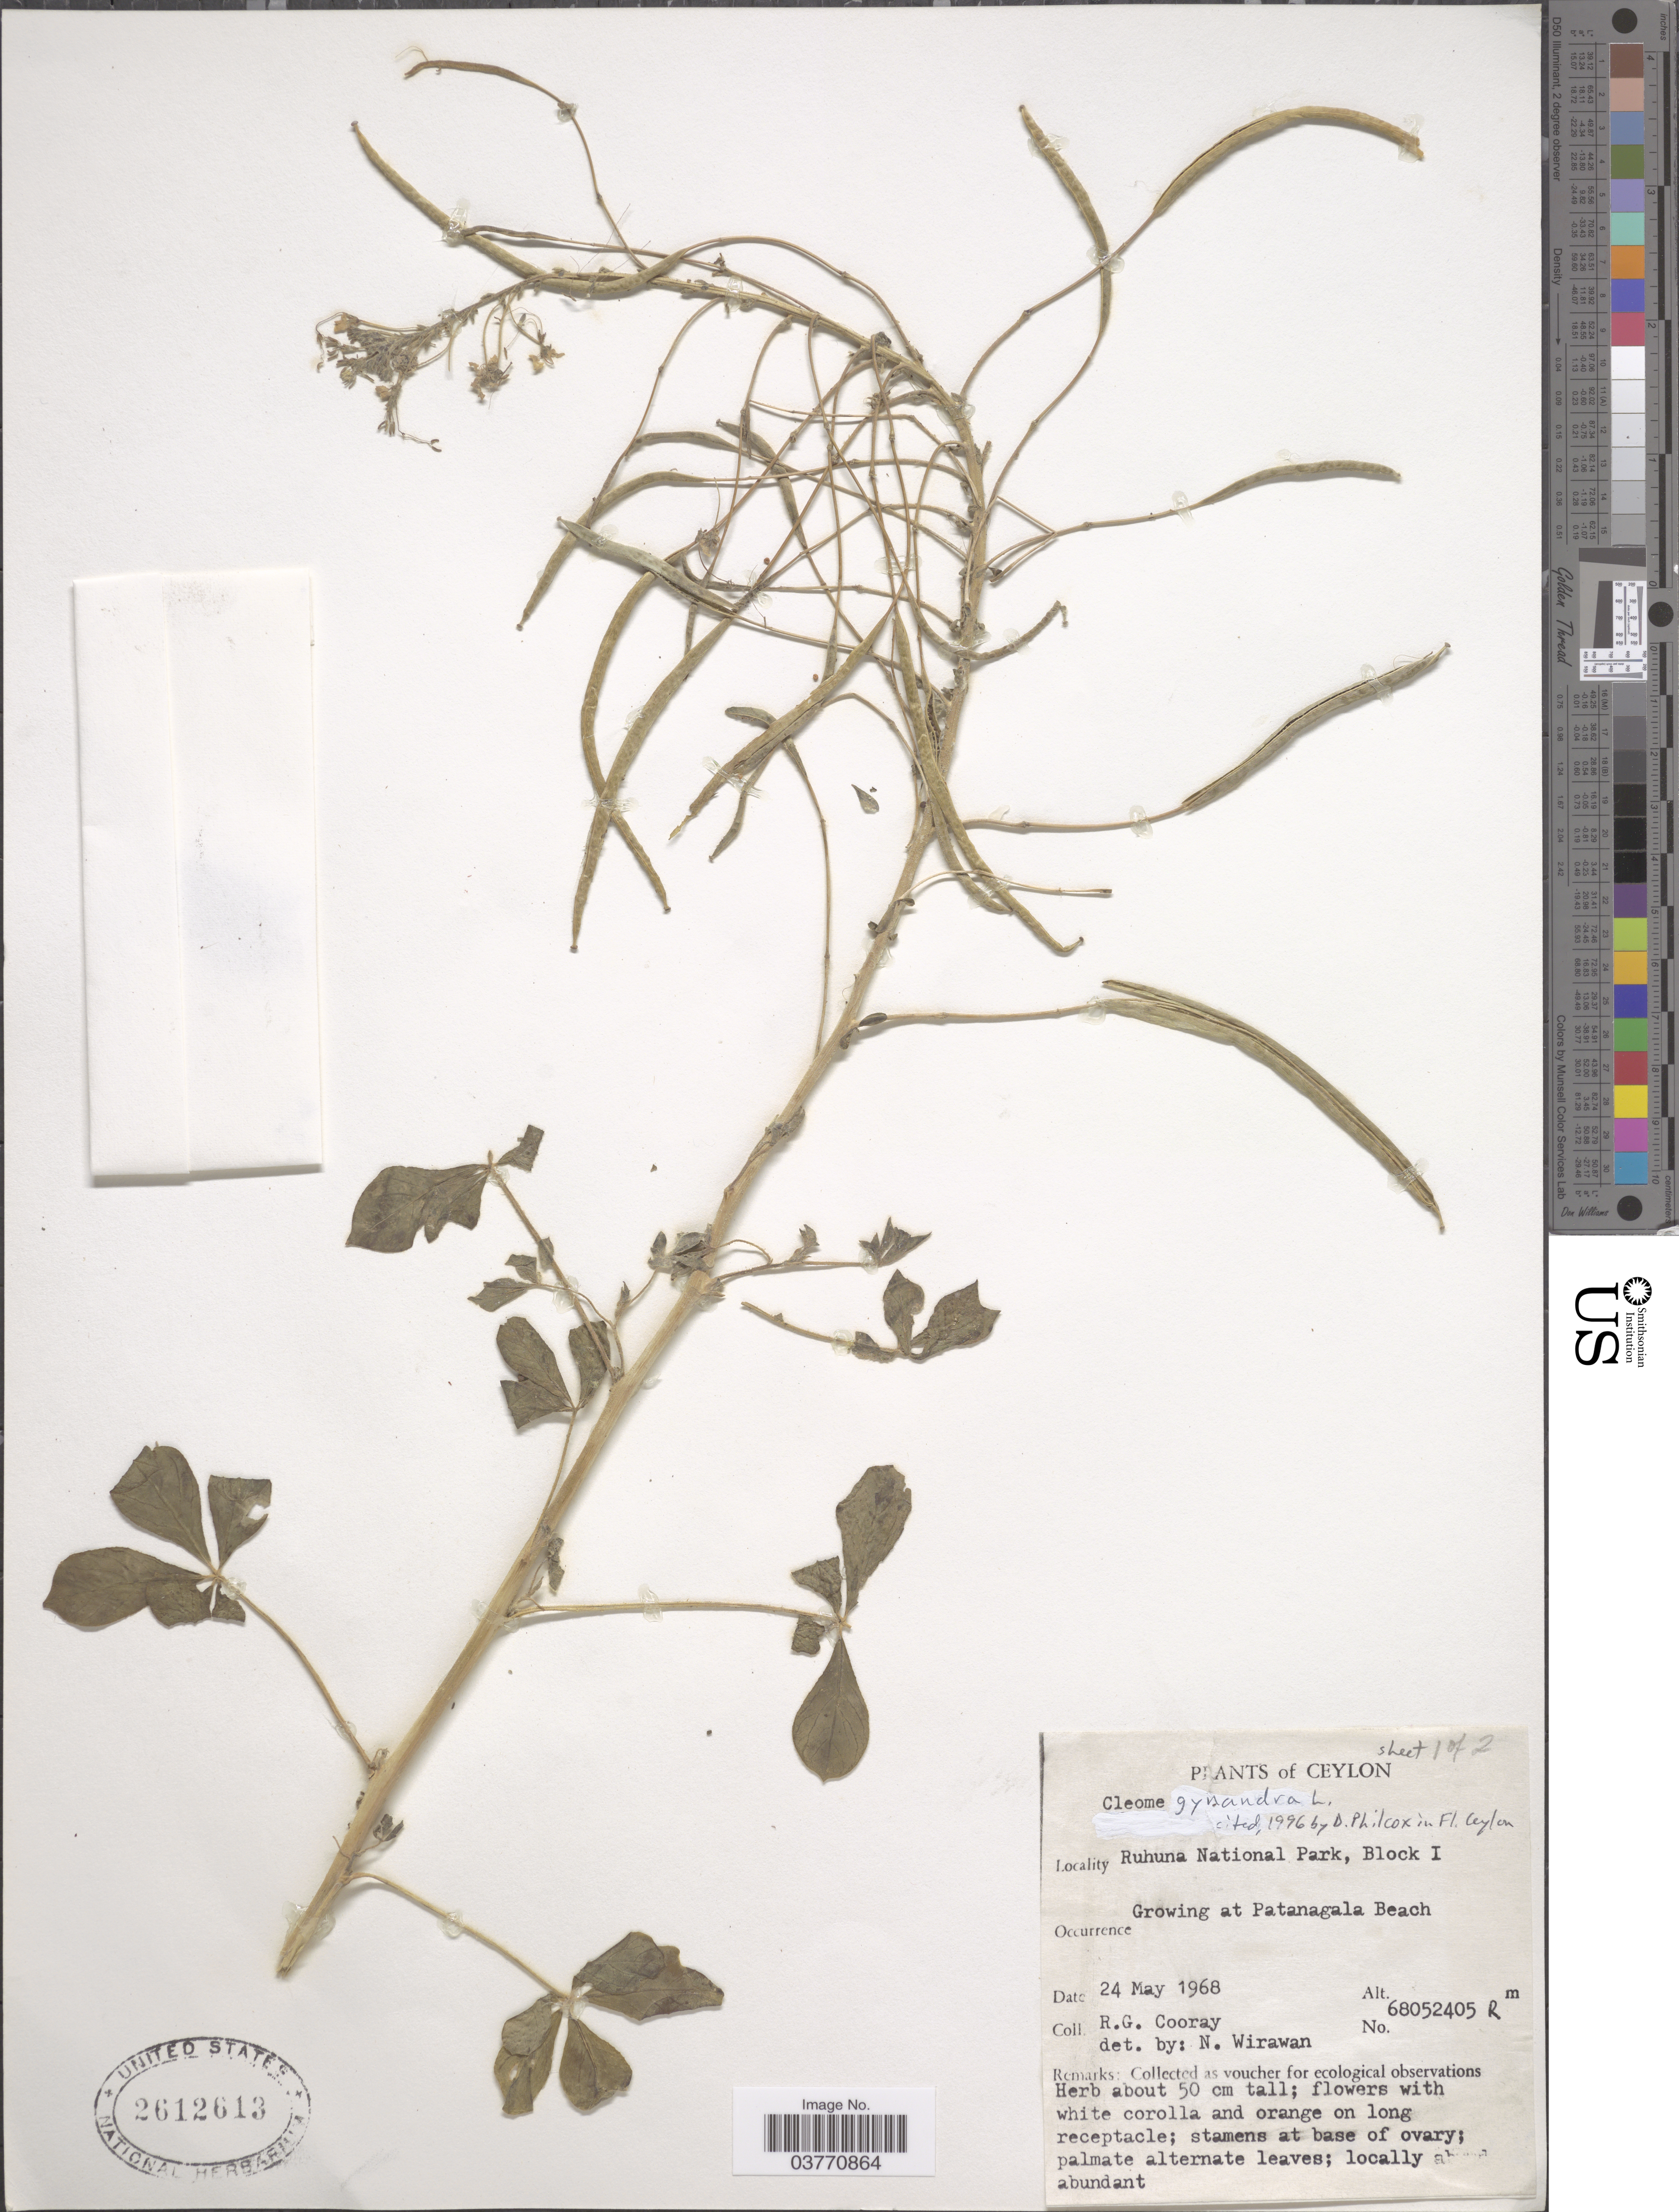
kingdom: Plantae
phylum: Tracheophyta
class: Magnoliopsida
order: Brassicales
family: Cleomaceae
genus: Gynandropsis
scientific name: Gynandropsis gynandra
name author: (L.) Briq.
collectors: R. Cooray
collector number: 68052405R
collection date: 1968-05-24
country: Sri Lanka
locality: Ceylon. Ruhuna National Park, Block 1. Growing at Patanagala Beach.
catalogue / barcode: US 2612613